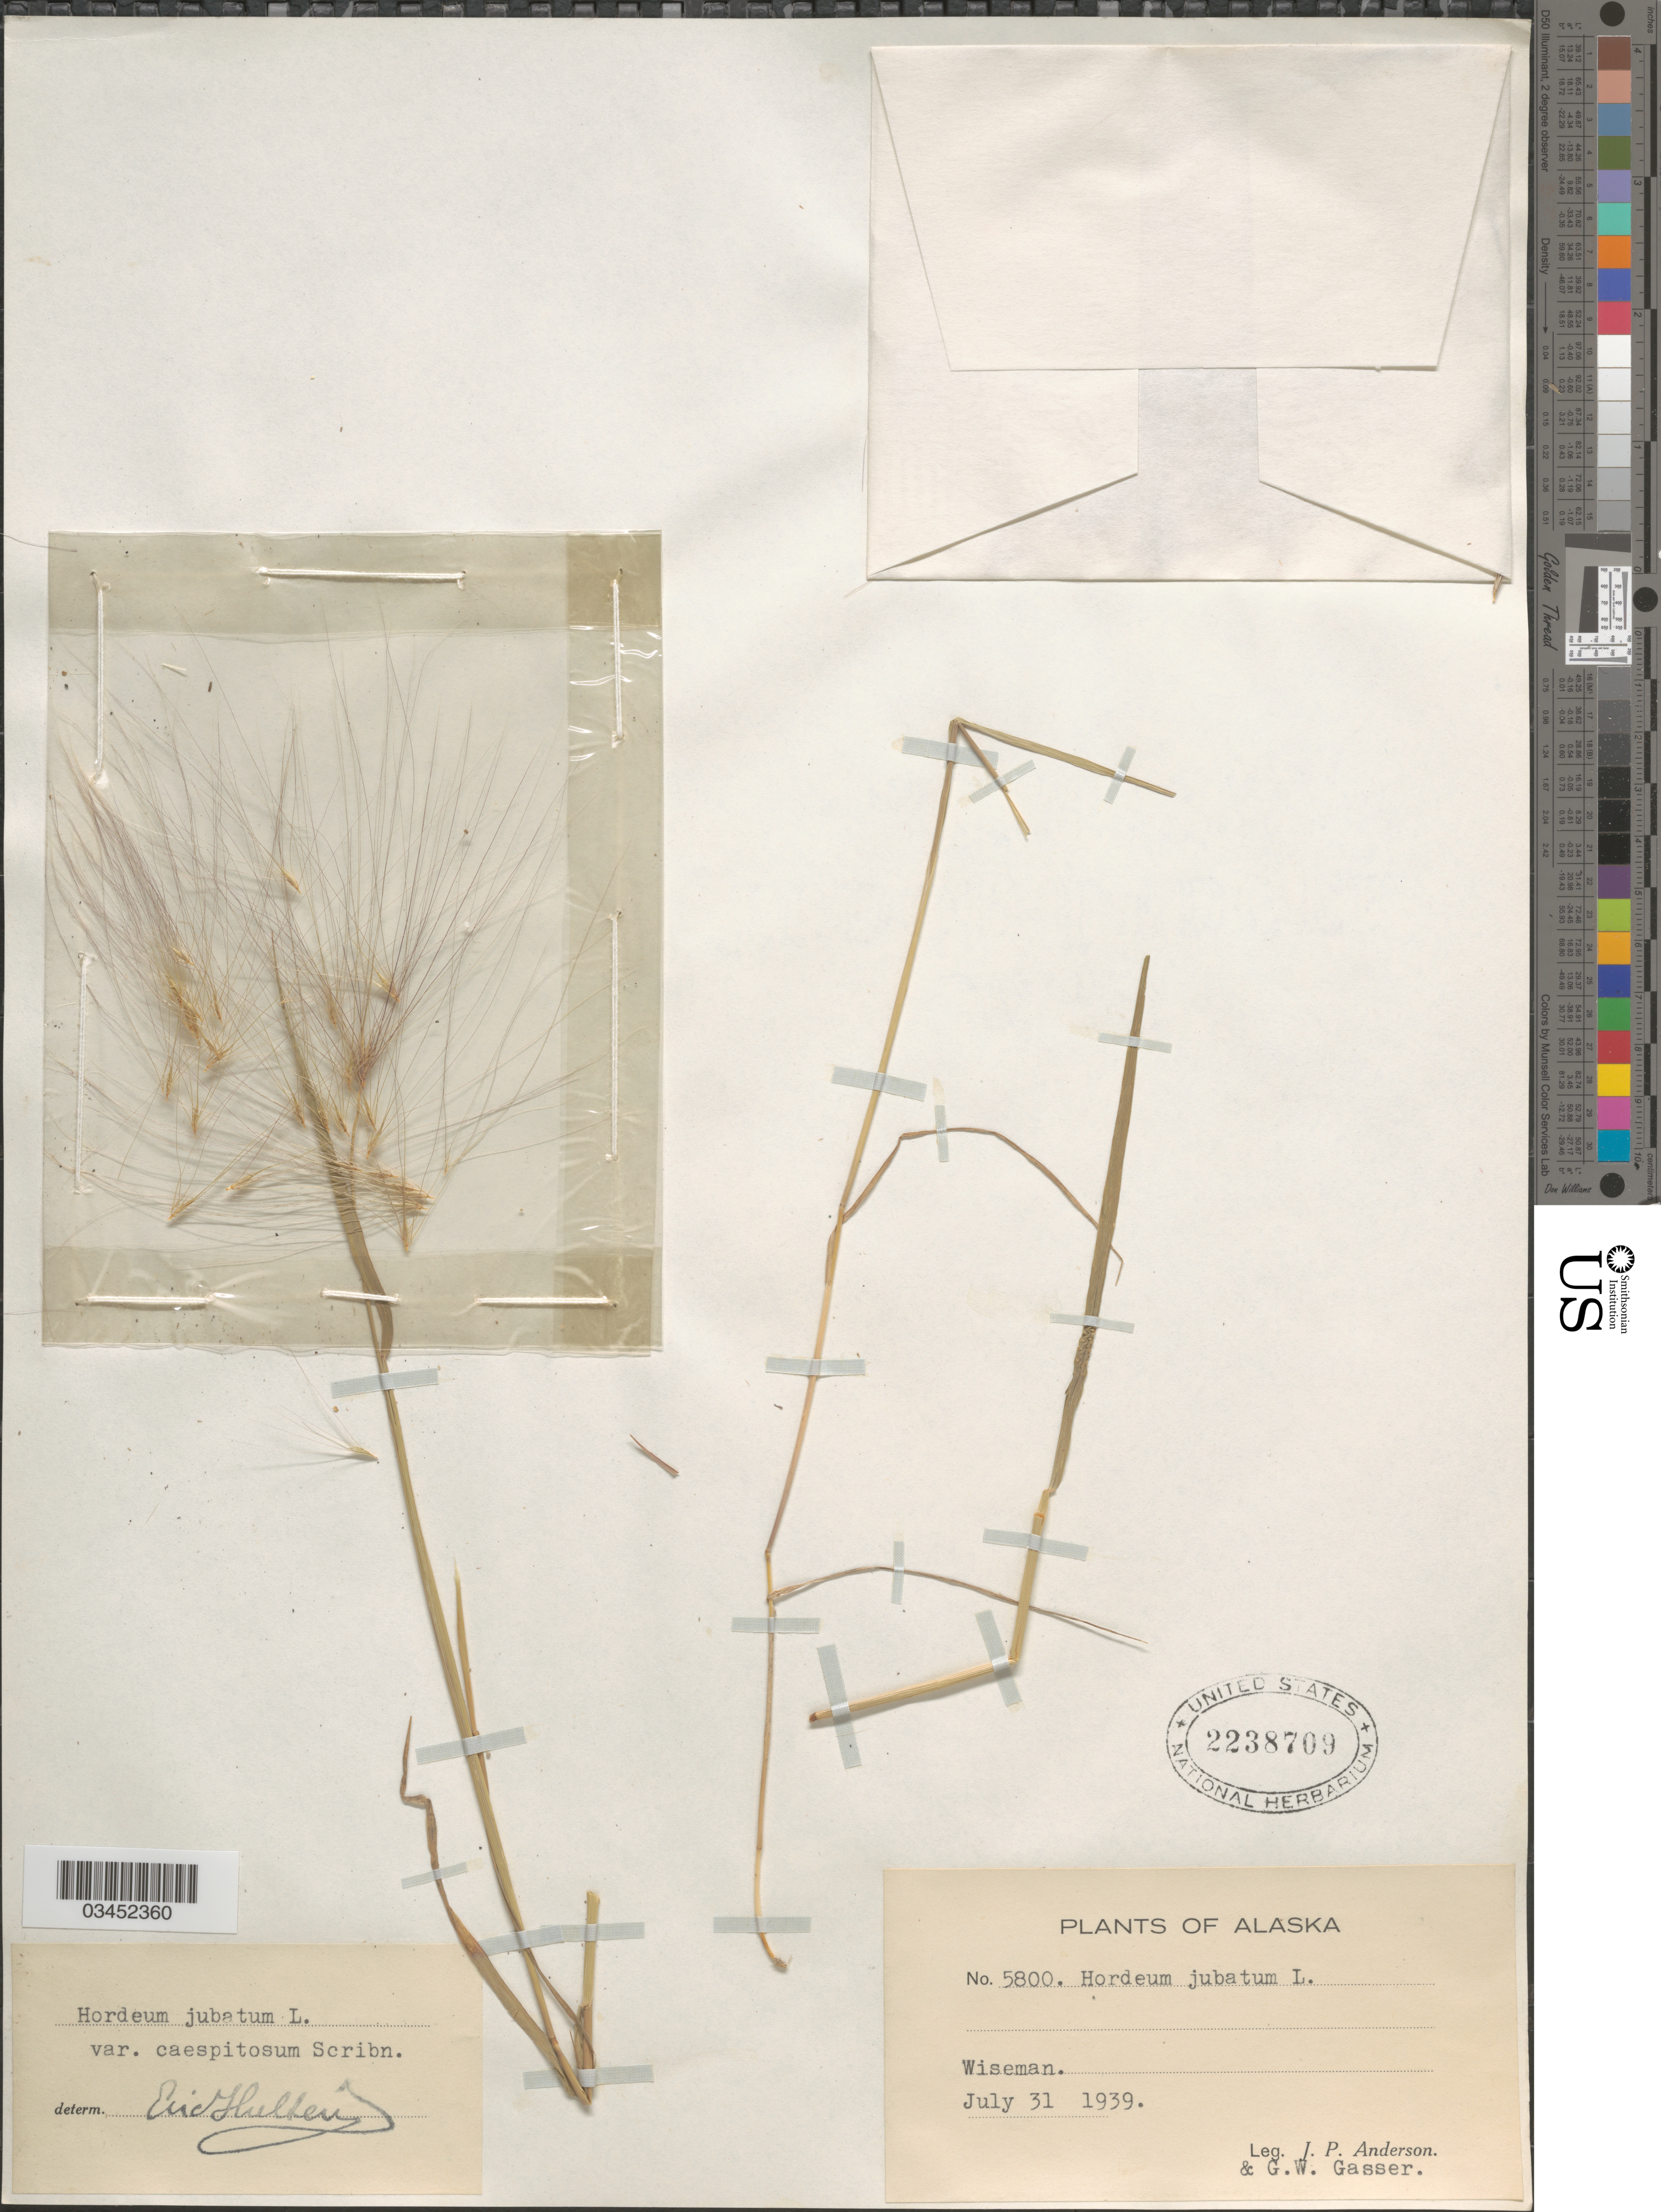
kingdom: Plantae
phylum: Tracheophyta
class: Liliopsida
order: Poales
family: Poaceae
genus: Hordeum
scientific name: Hordeum jubatum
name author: L.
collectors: J. P. Anderson & G. Gasser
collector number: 5800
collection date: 1939-07-31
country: United States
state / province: Alaska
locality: Wiseman.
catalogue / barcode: US 2238709